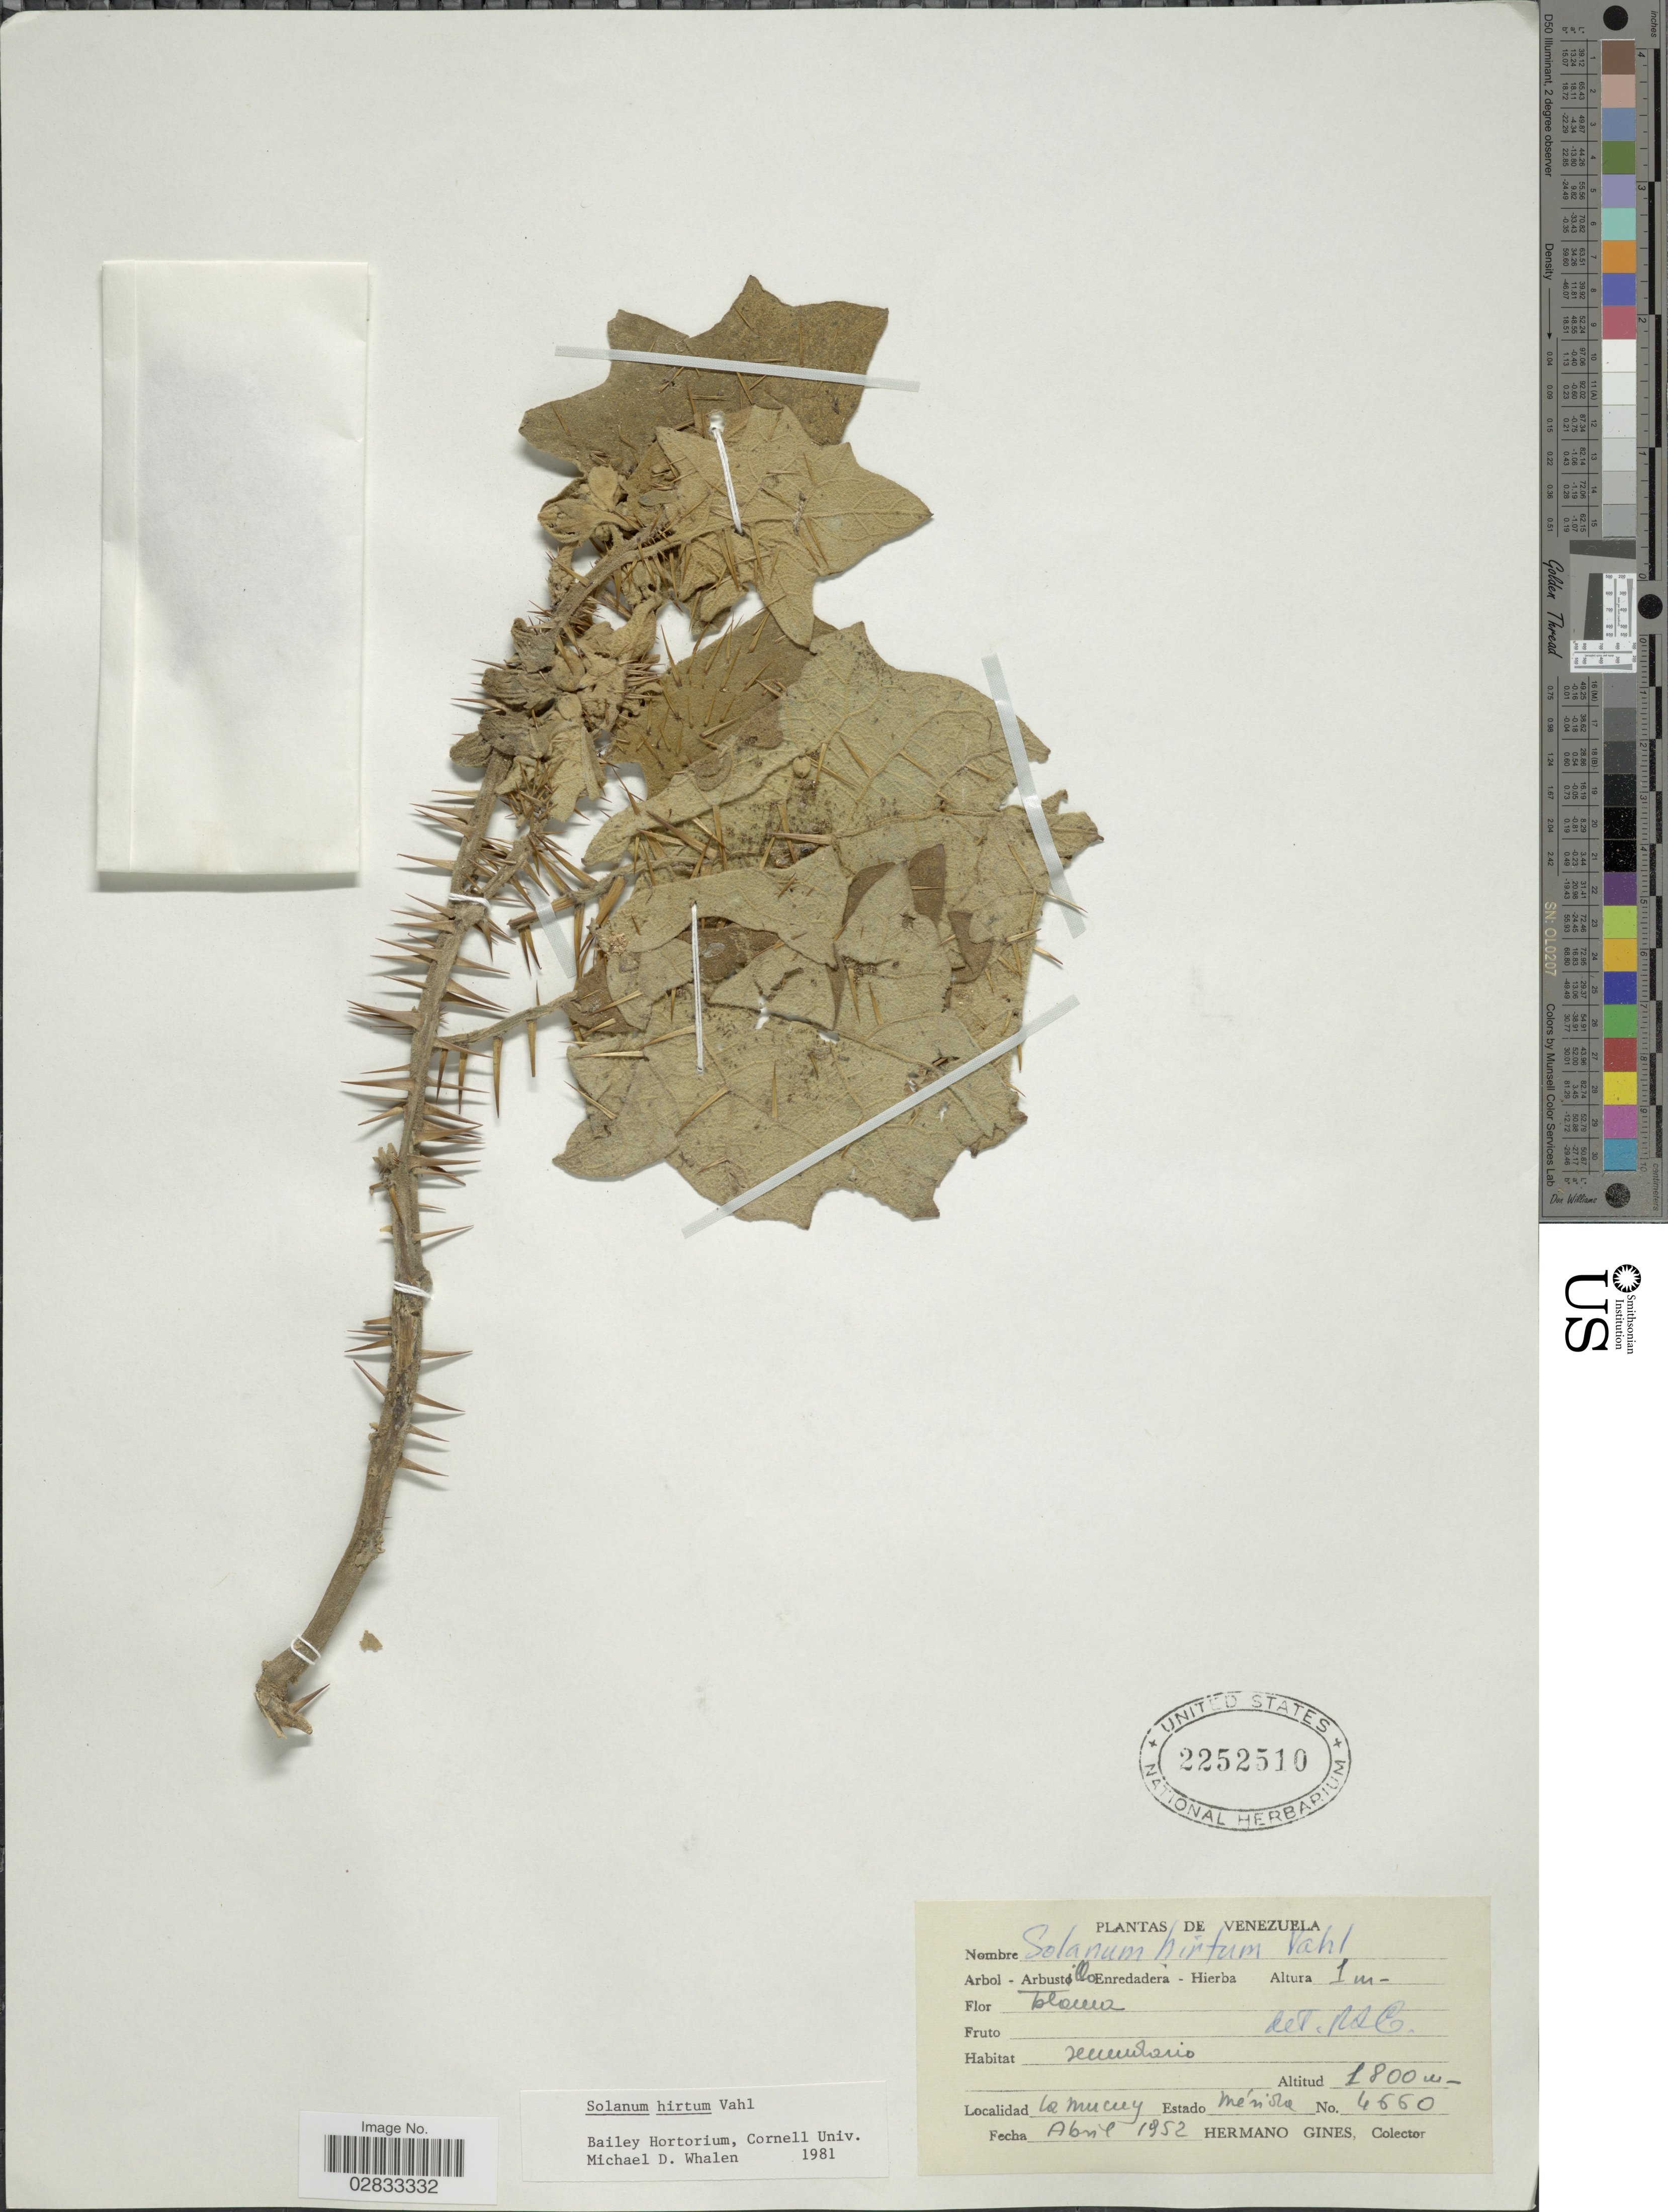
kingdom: Plantae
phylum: Tracheophyta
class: Magnoliopsida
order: Solanales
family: Solanaceae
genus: Solanum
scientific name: Solanum hirtum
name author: Vahl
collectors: Bro. Gines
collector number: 4660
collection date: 1952-04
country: Venezuela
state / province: Mérida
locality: La Mucuy.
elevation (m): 1800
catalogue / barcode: US 2252510